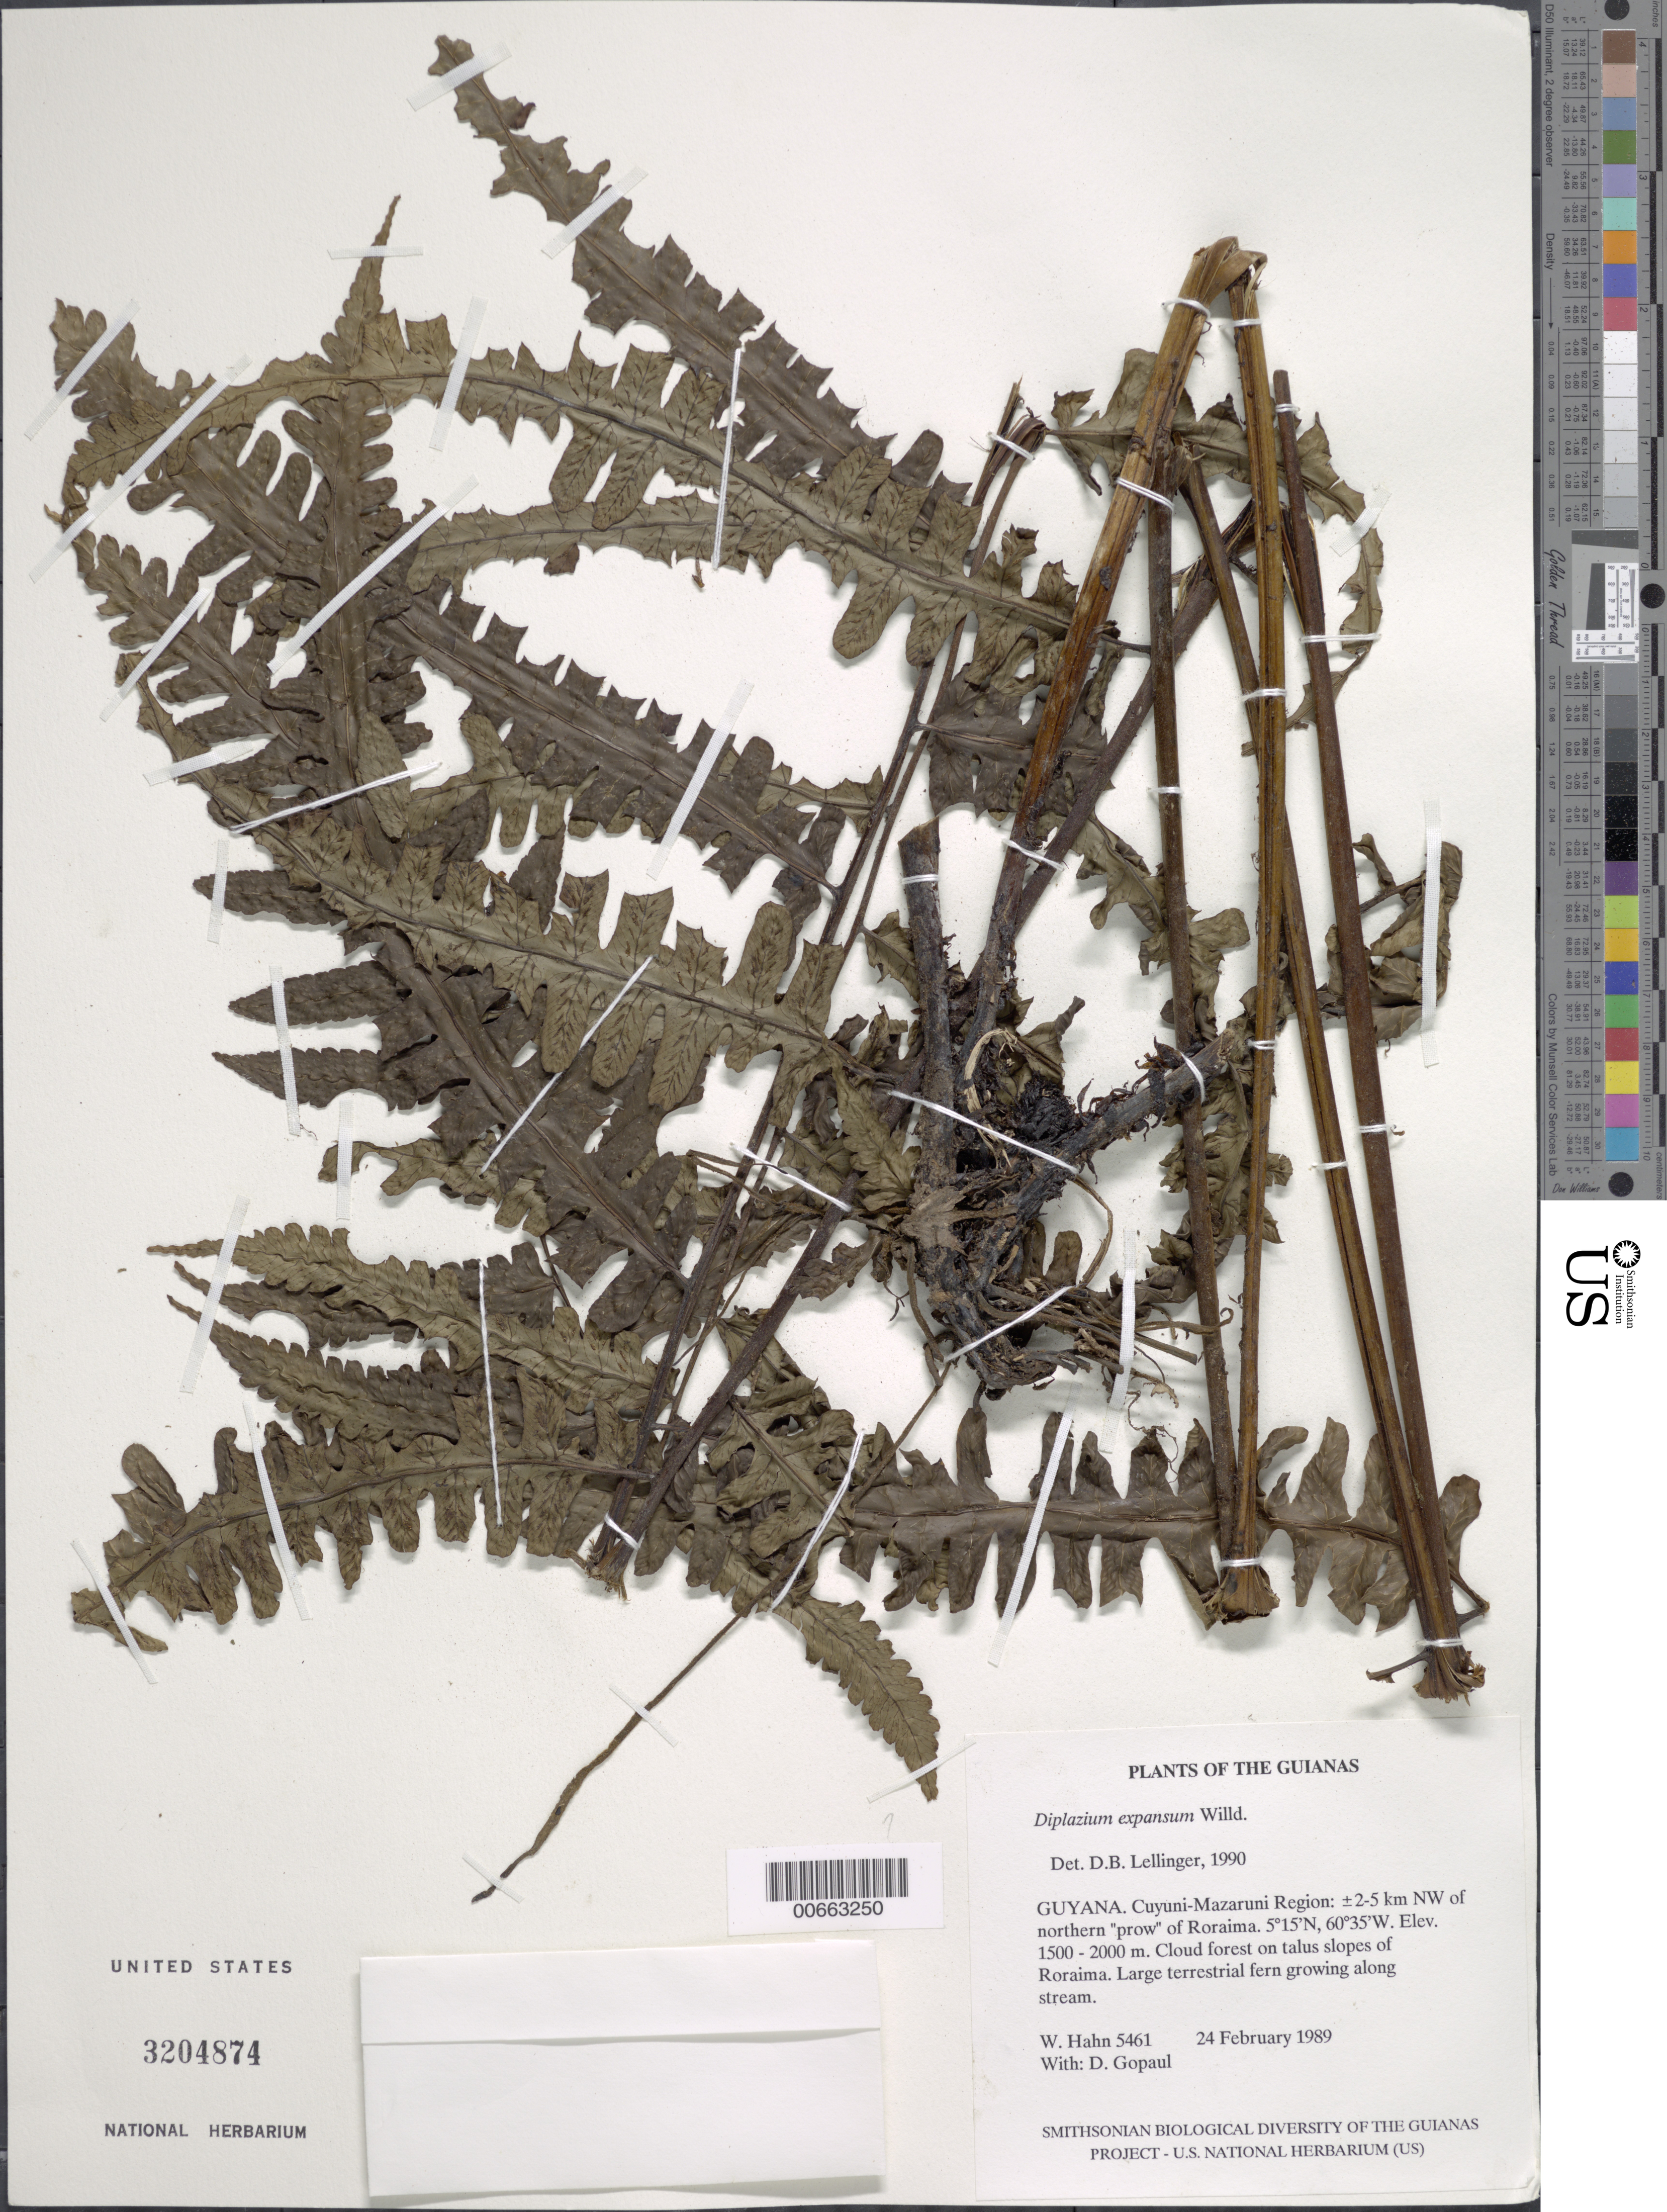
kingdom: Plantae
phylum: Tracheophyta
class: Polypodiopsida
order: Polypodiales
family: Athyriaceae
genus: Diplazium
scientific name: Diplazium expansum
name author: Willd.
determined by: Lellinger, David B., (BOT), Smithsonian Institution - National Museum of Natural History (UNITED STATES)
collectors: W. Hahn & D. Gopaul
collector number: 5461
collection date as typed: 24 February 1989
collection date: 1989-02-24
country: Guyana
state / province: Cuyuni-Mazaruni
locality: ±2-5 km NW of northern "prow" of Roraima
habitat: Cloud forest on talus slopes of Roraima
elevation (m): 1500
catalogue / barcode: US 3204874